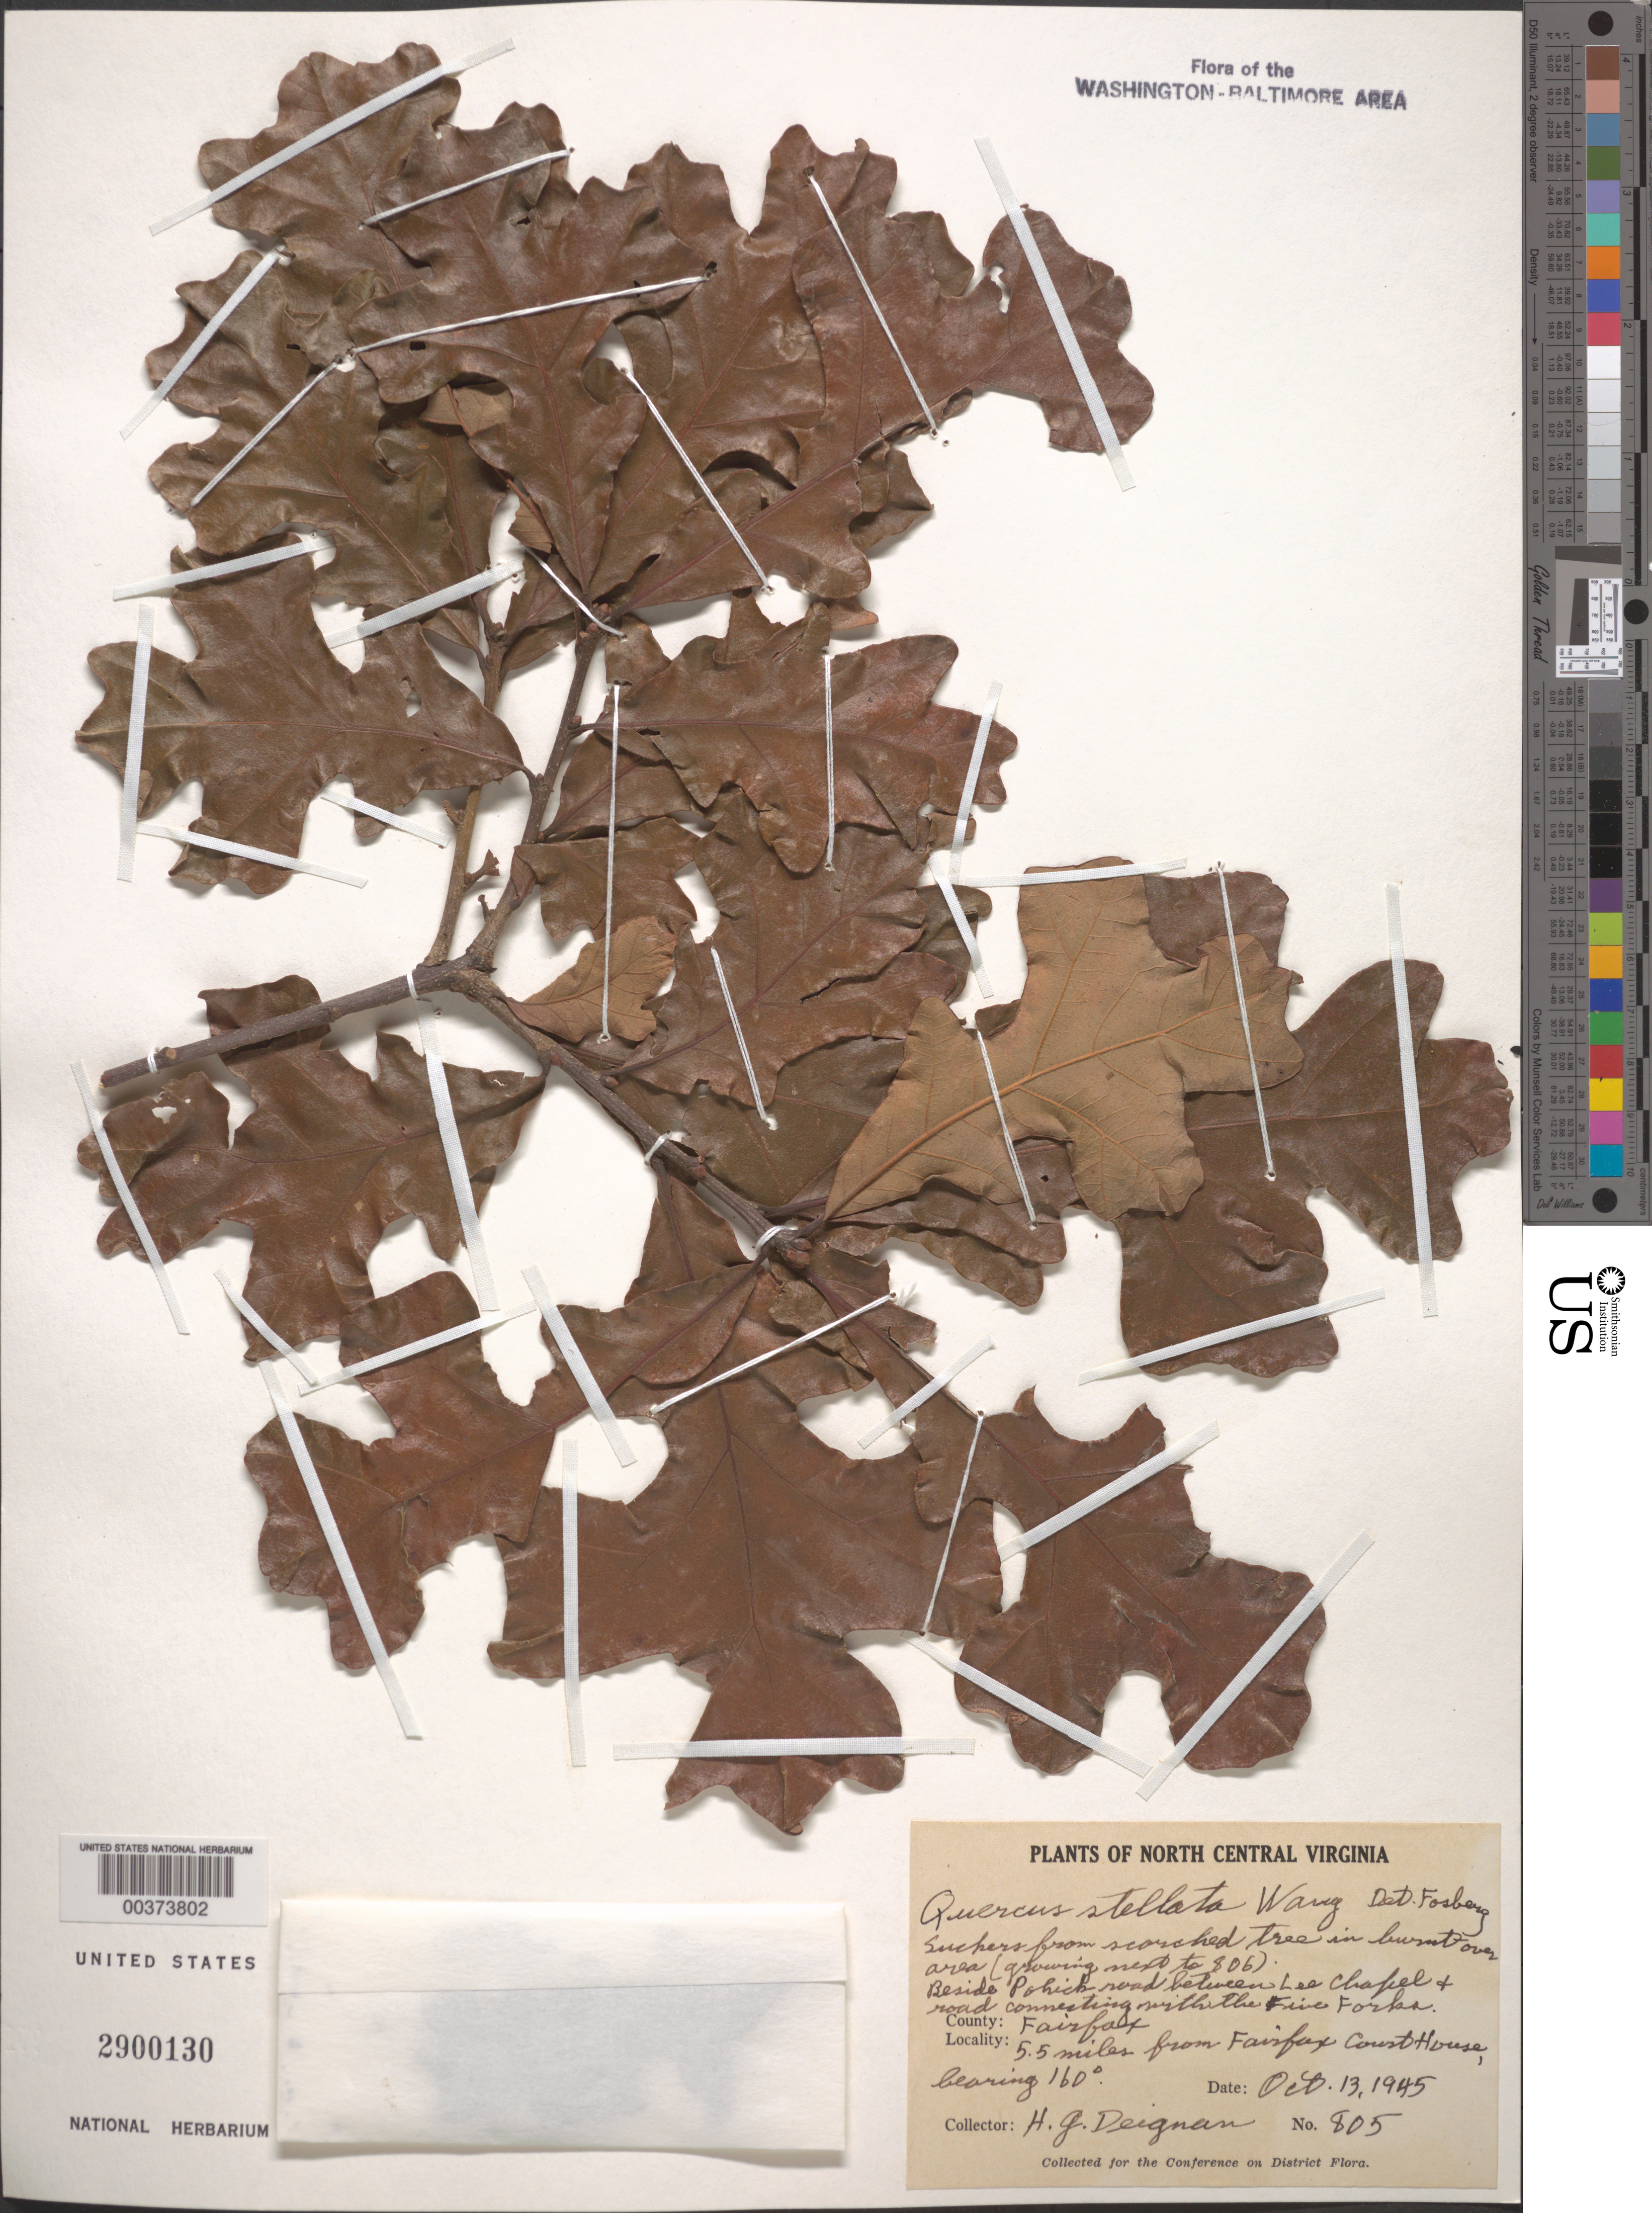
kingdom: Plantae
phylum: Tracheophyta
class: Magnoliopsida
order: Fagales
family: Fagaceae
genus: Quercus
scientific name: Quercus stellata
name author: Wangenh.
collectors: H. Deignan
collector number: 805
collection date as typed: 13 Oct 1945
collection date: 1945-10-13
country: United States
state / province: Virginia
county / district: Fairfax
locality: Beside Pohick Road, between Lee Chapel and road connecting Five Forks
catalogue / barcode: US 2900130